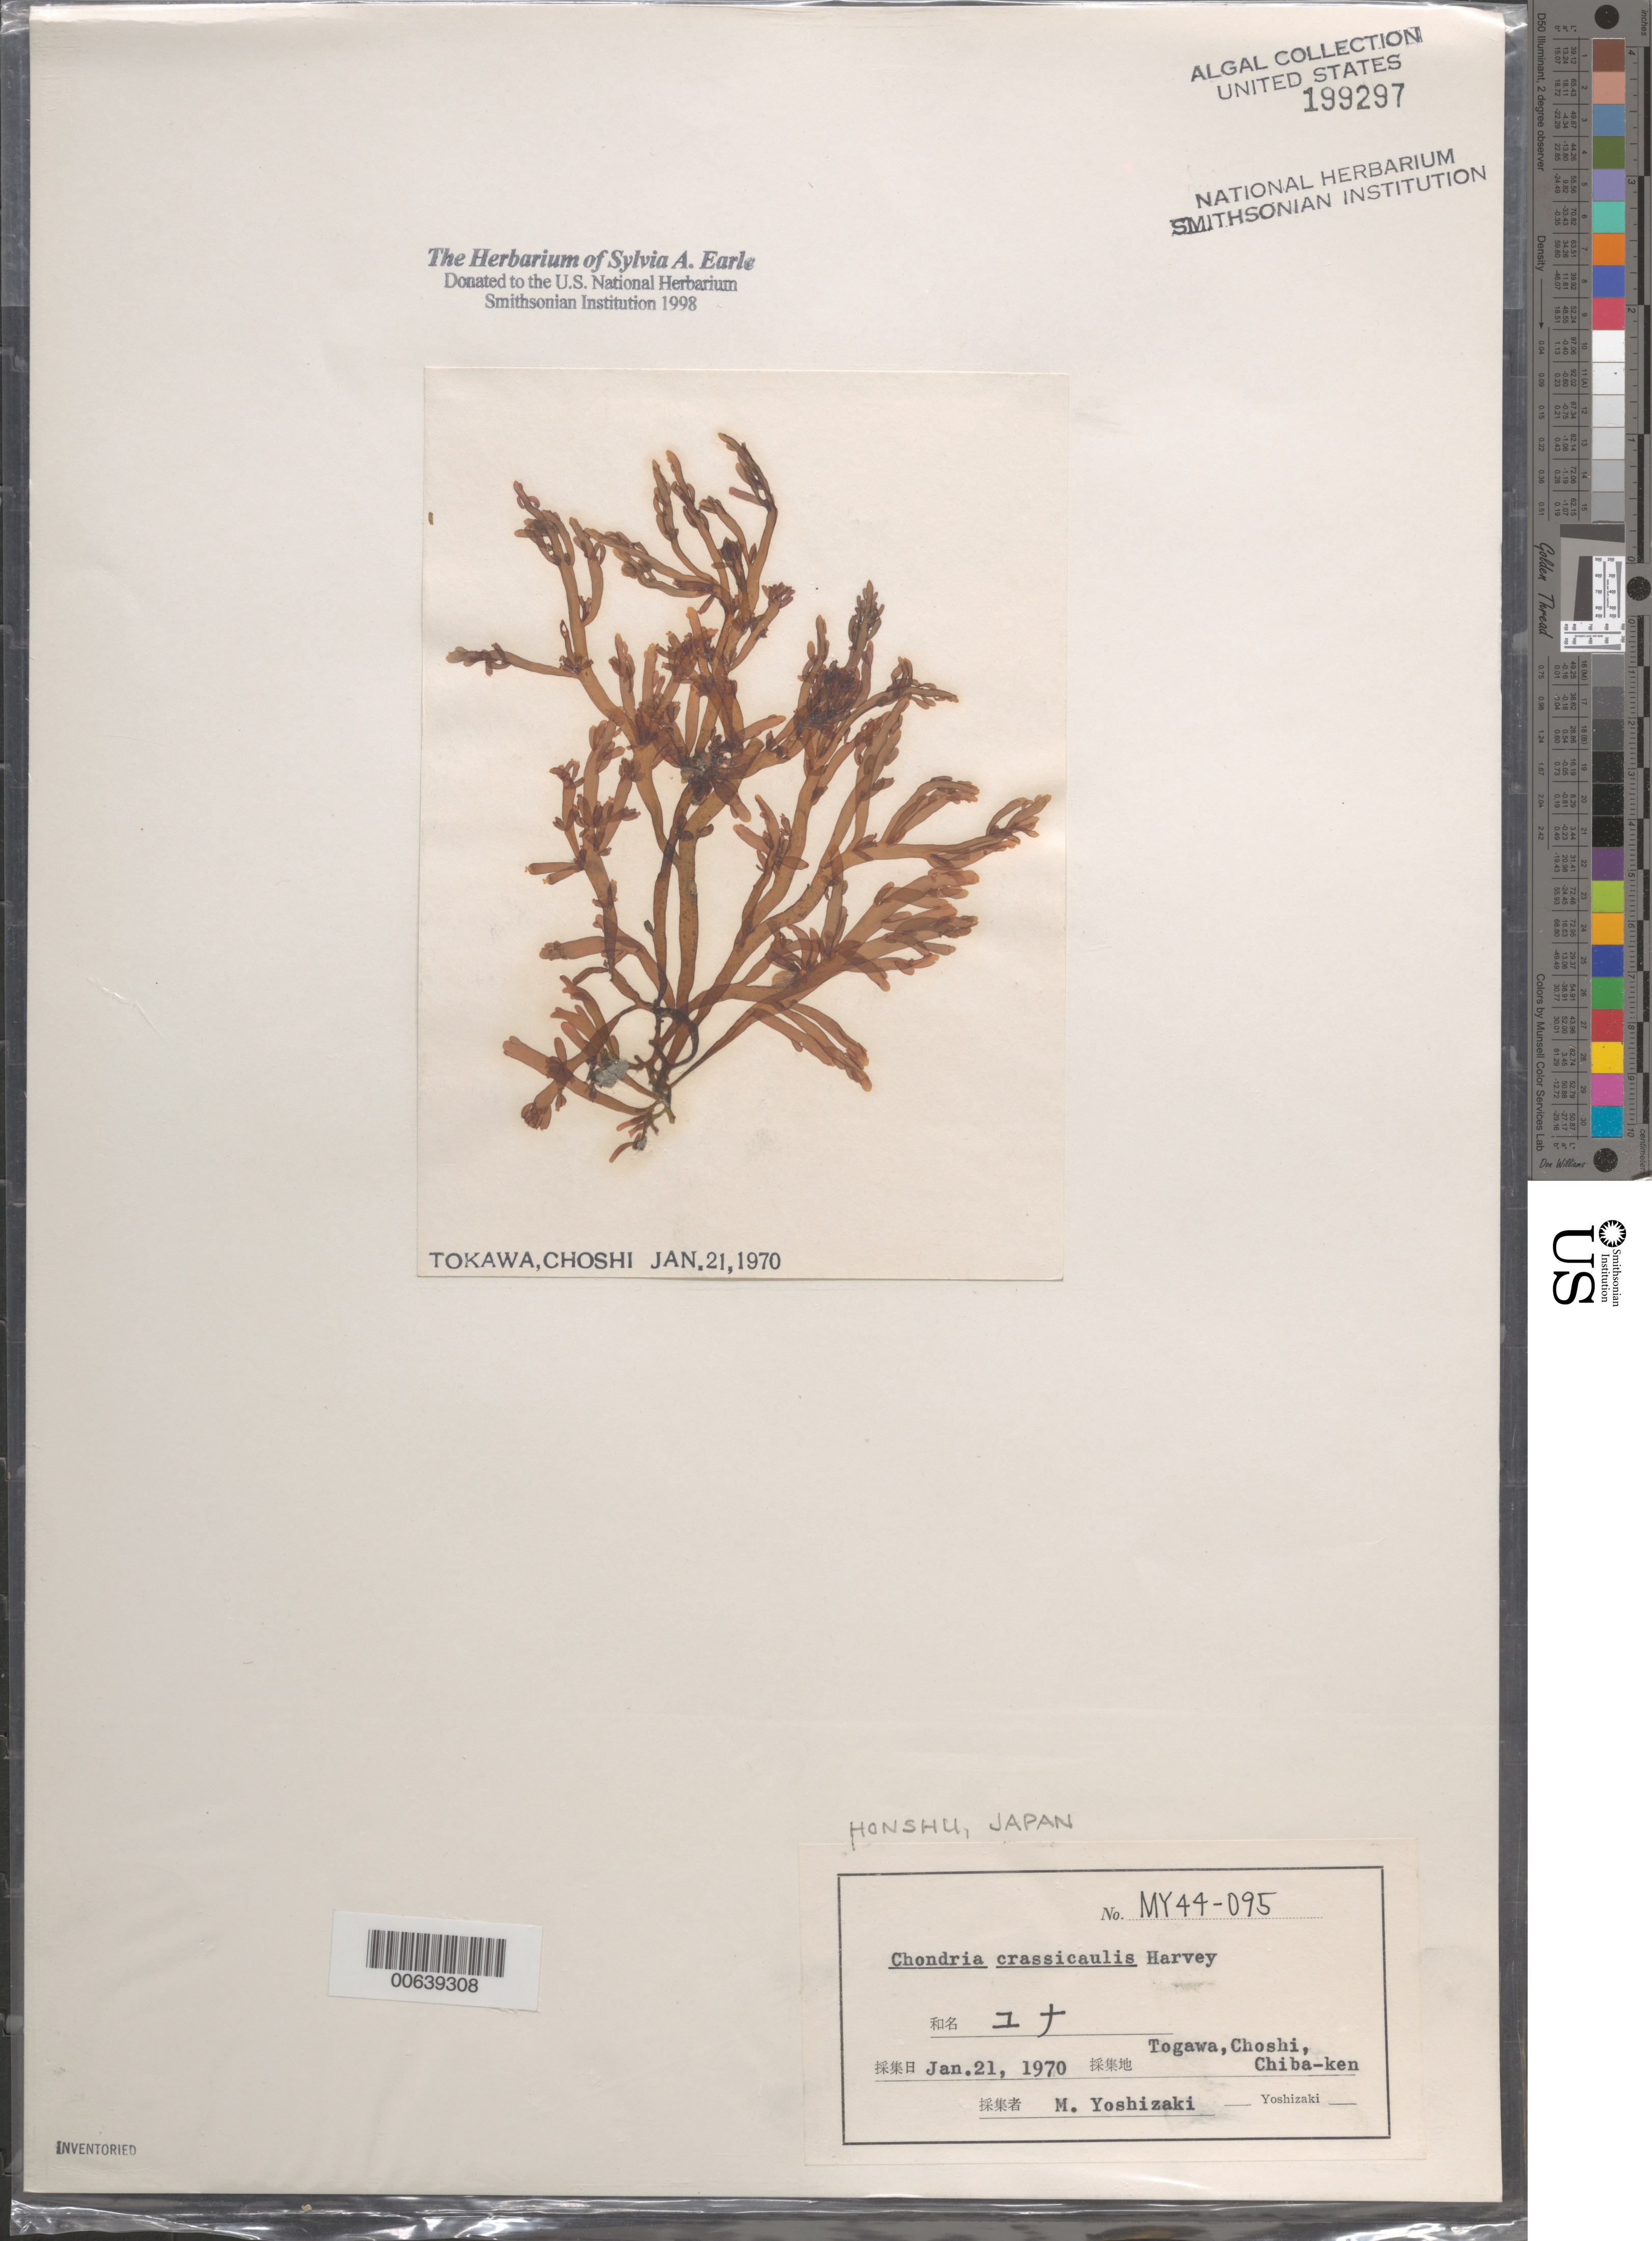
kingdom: Plantae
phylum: Rhodophyta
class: Florideophyceae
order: Ceramiales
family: Rhodomelaceae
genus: Chondria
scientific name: Chondria crassicaulis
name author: Harv.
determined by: Yoshizaki, M.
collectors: M. Yoshizaki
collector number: My 44-095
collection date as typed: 21 Jan 1970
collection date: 1970-01-21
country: Japan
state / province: Tiba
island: Honshu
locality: Togawa, Choshi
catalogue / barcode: US 199297